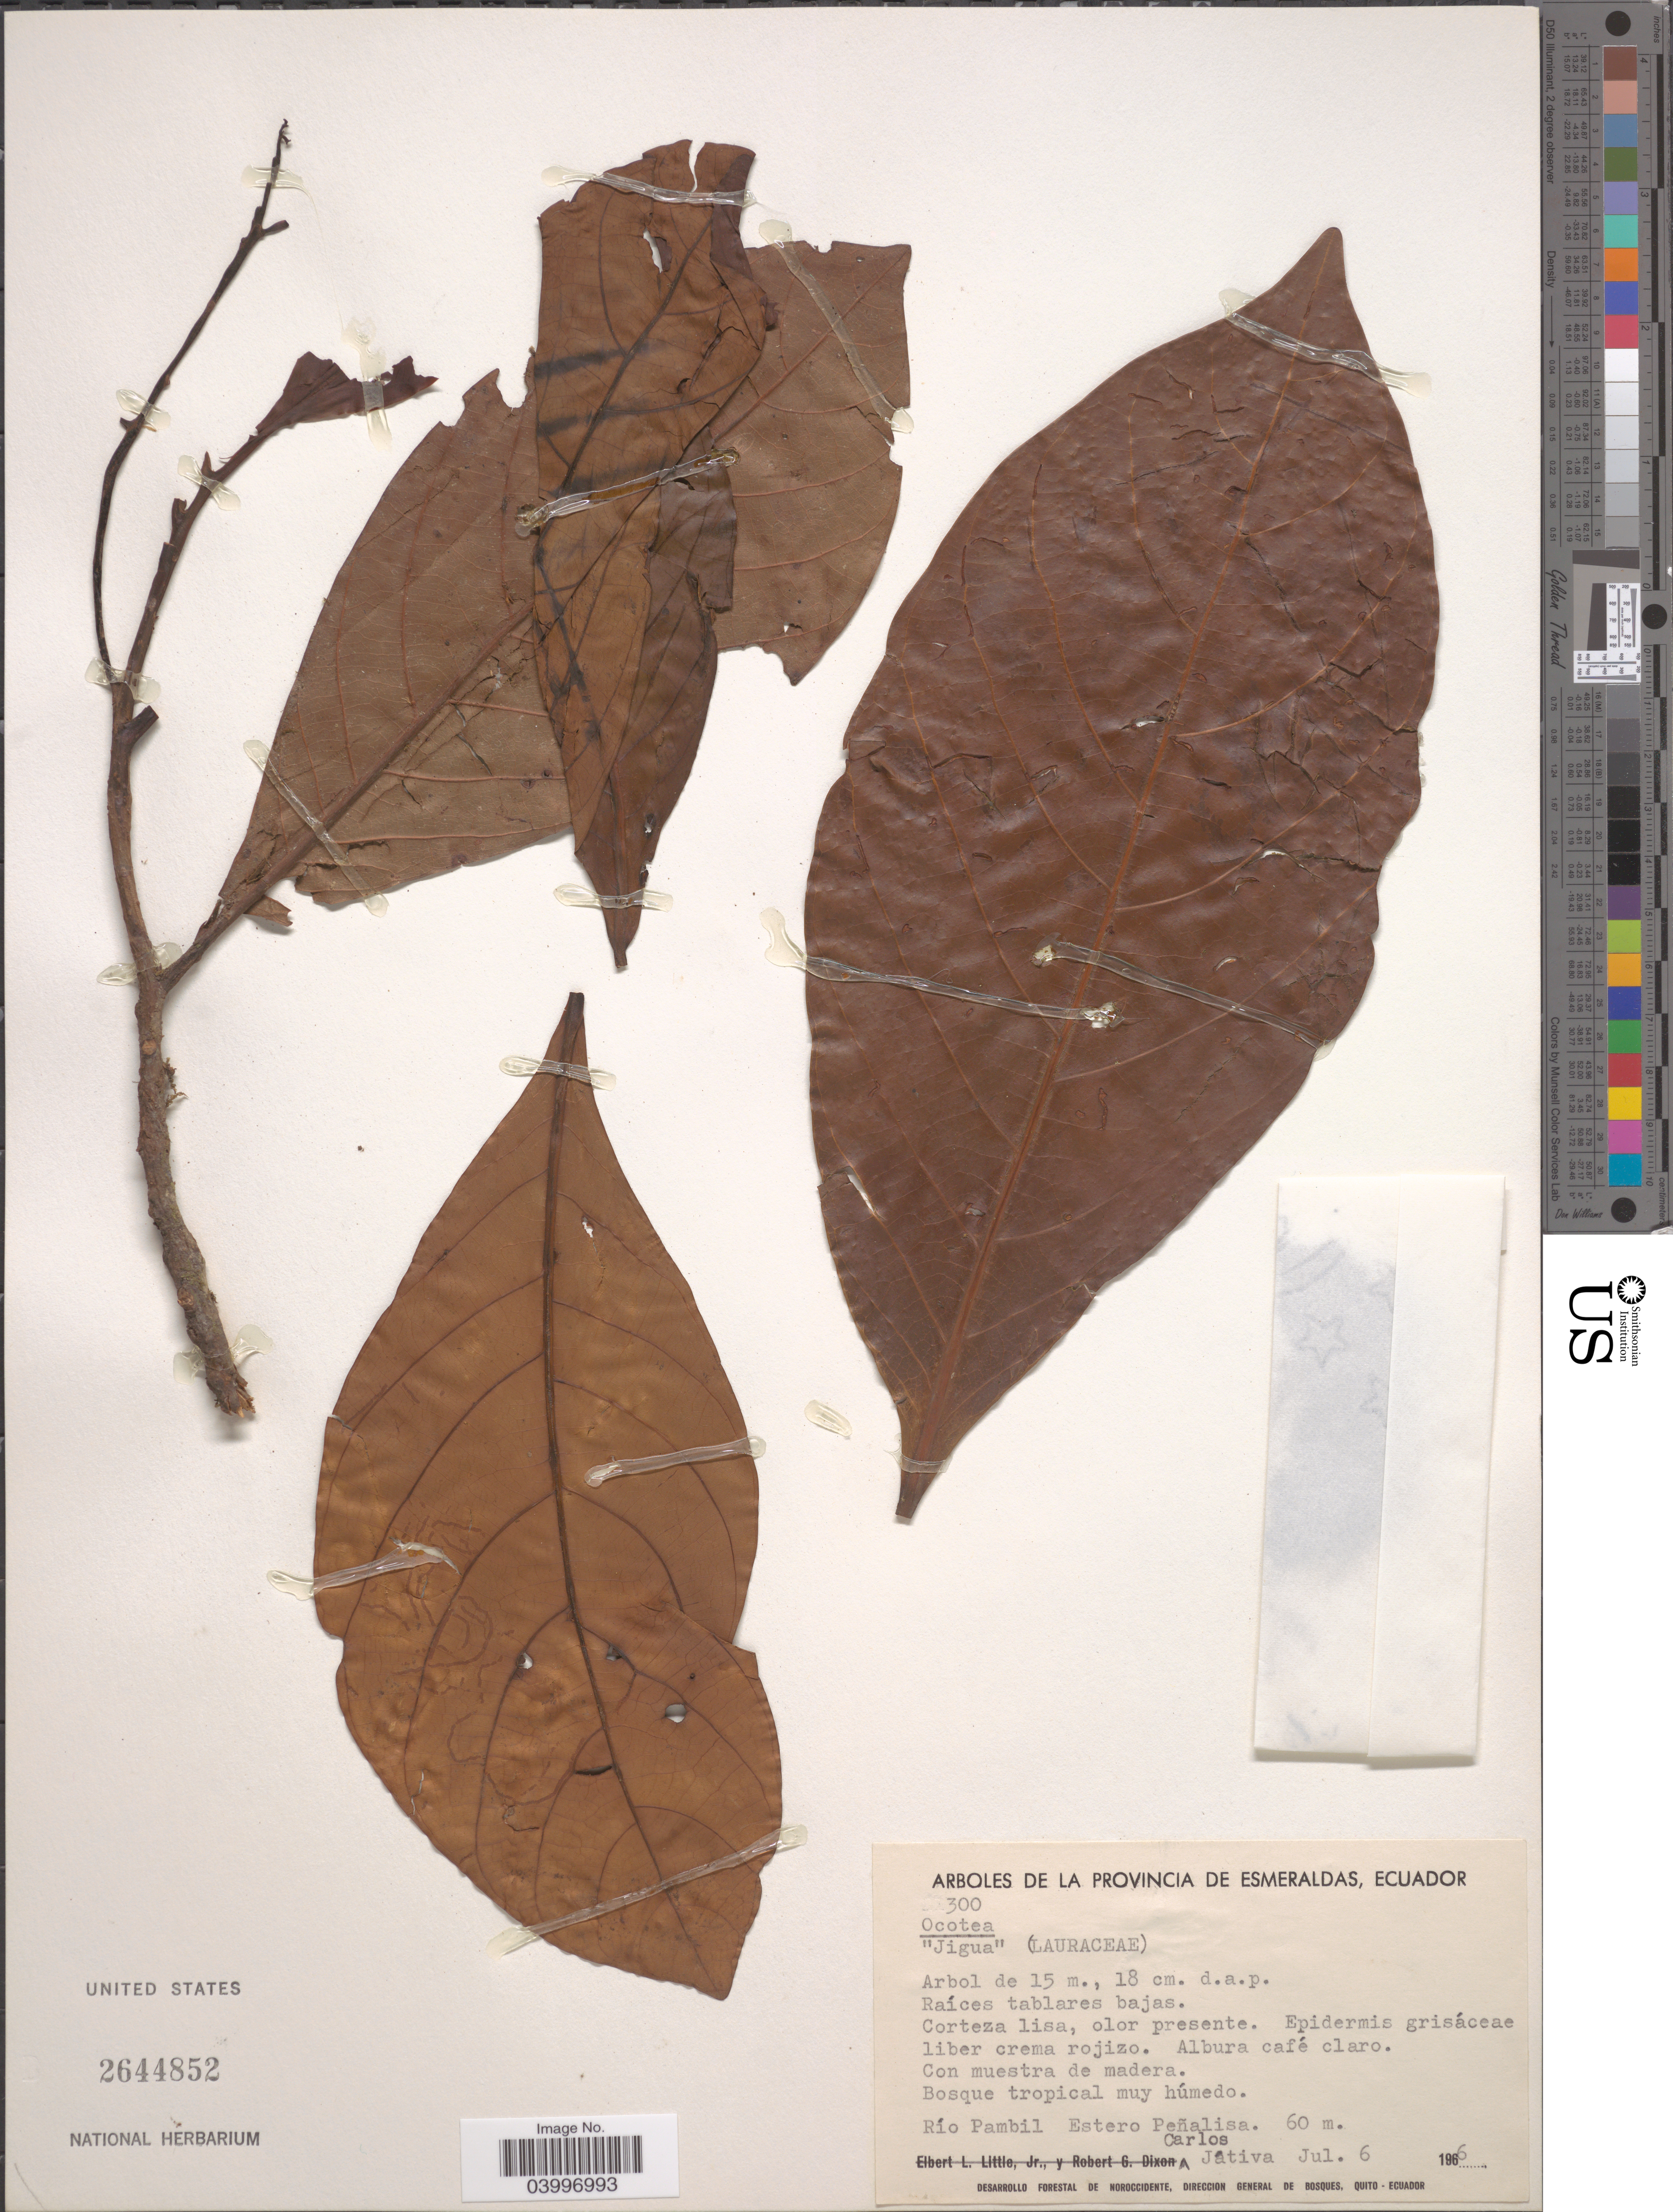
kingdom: Plantae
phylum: Tracheophyta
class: Magnoliopsida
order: Laurales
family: Lauraceae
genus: Ocotea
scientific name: Ocotea sp.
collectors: C. D. Játiva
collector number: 300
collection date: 1966-07-06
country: Ecuador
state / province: Esmeraldas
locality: Río Pambil Estero Peñalisa.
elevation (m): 60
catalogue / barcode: US 2644852